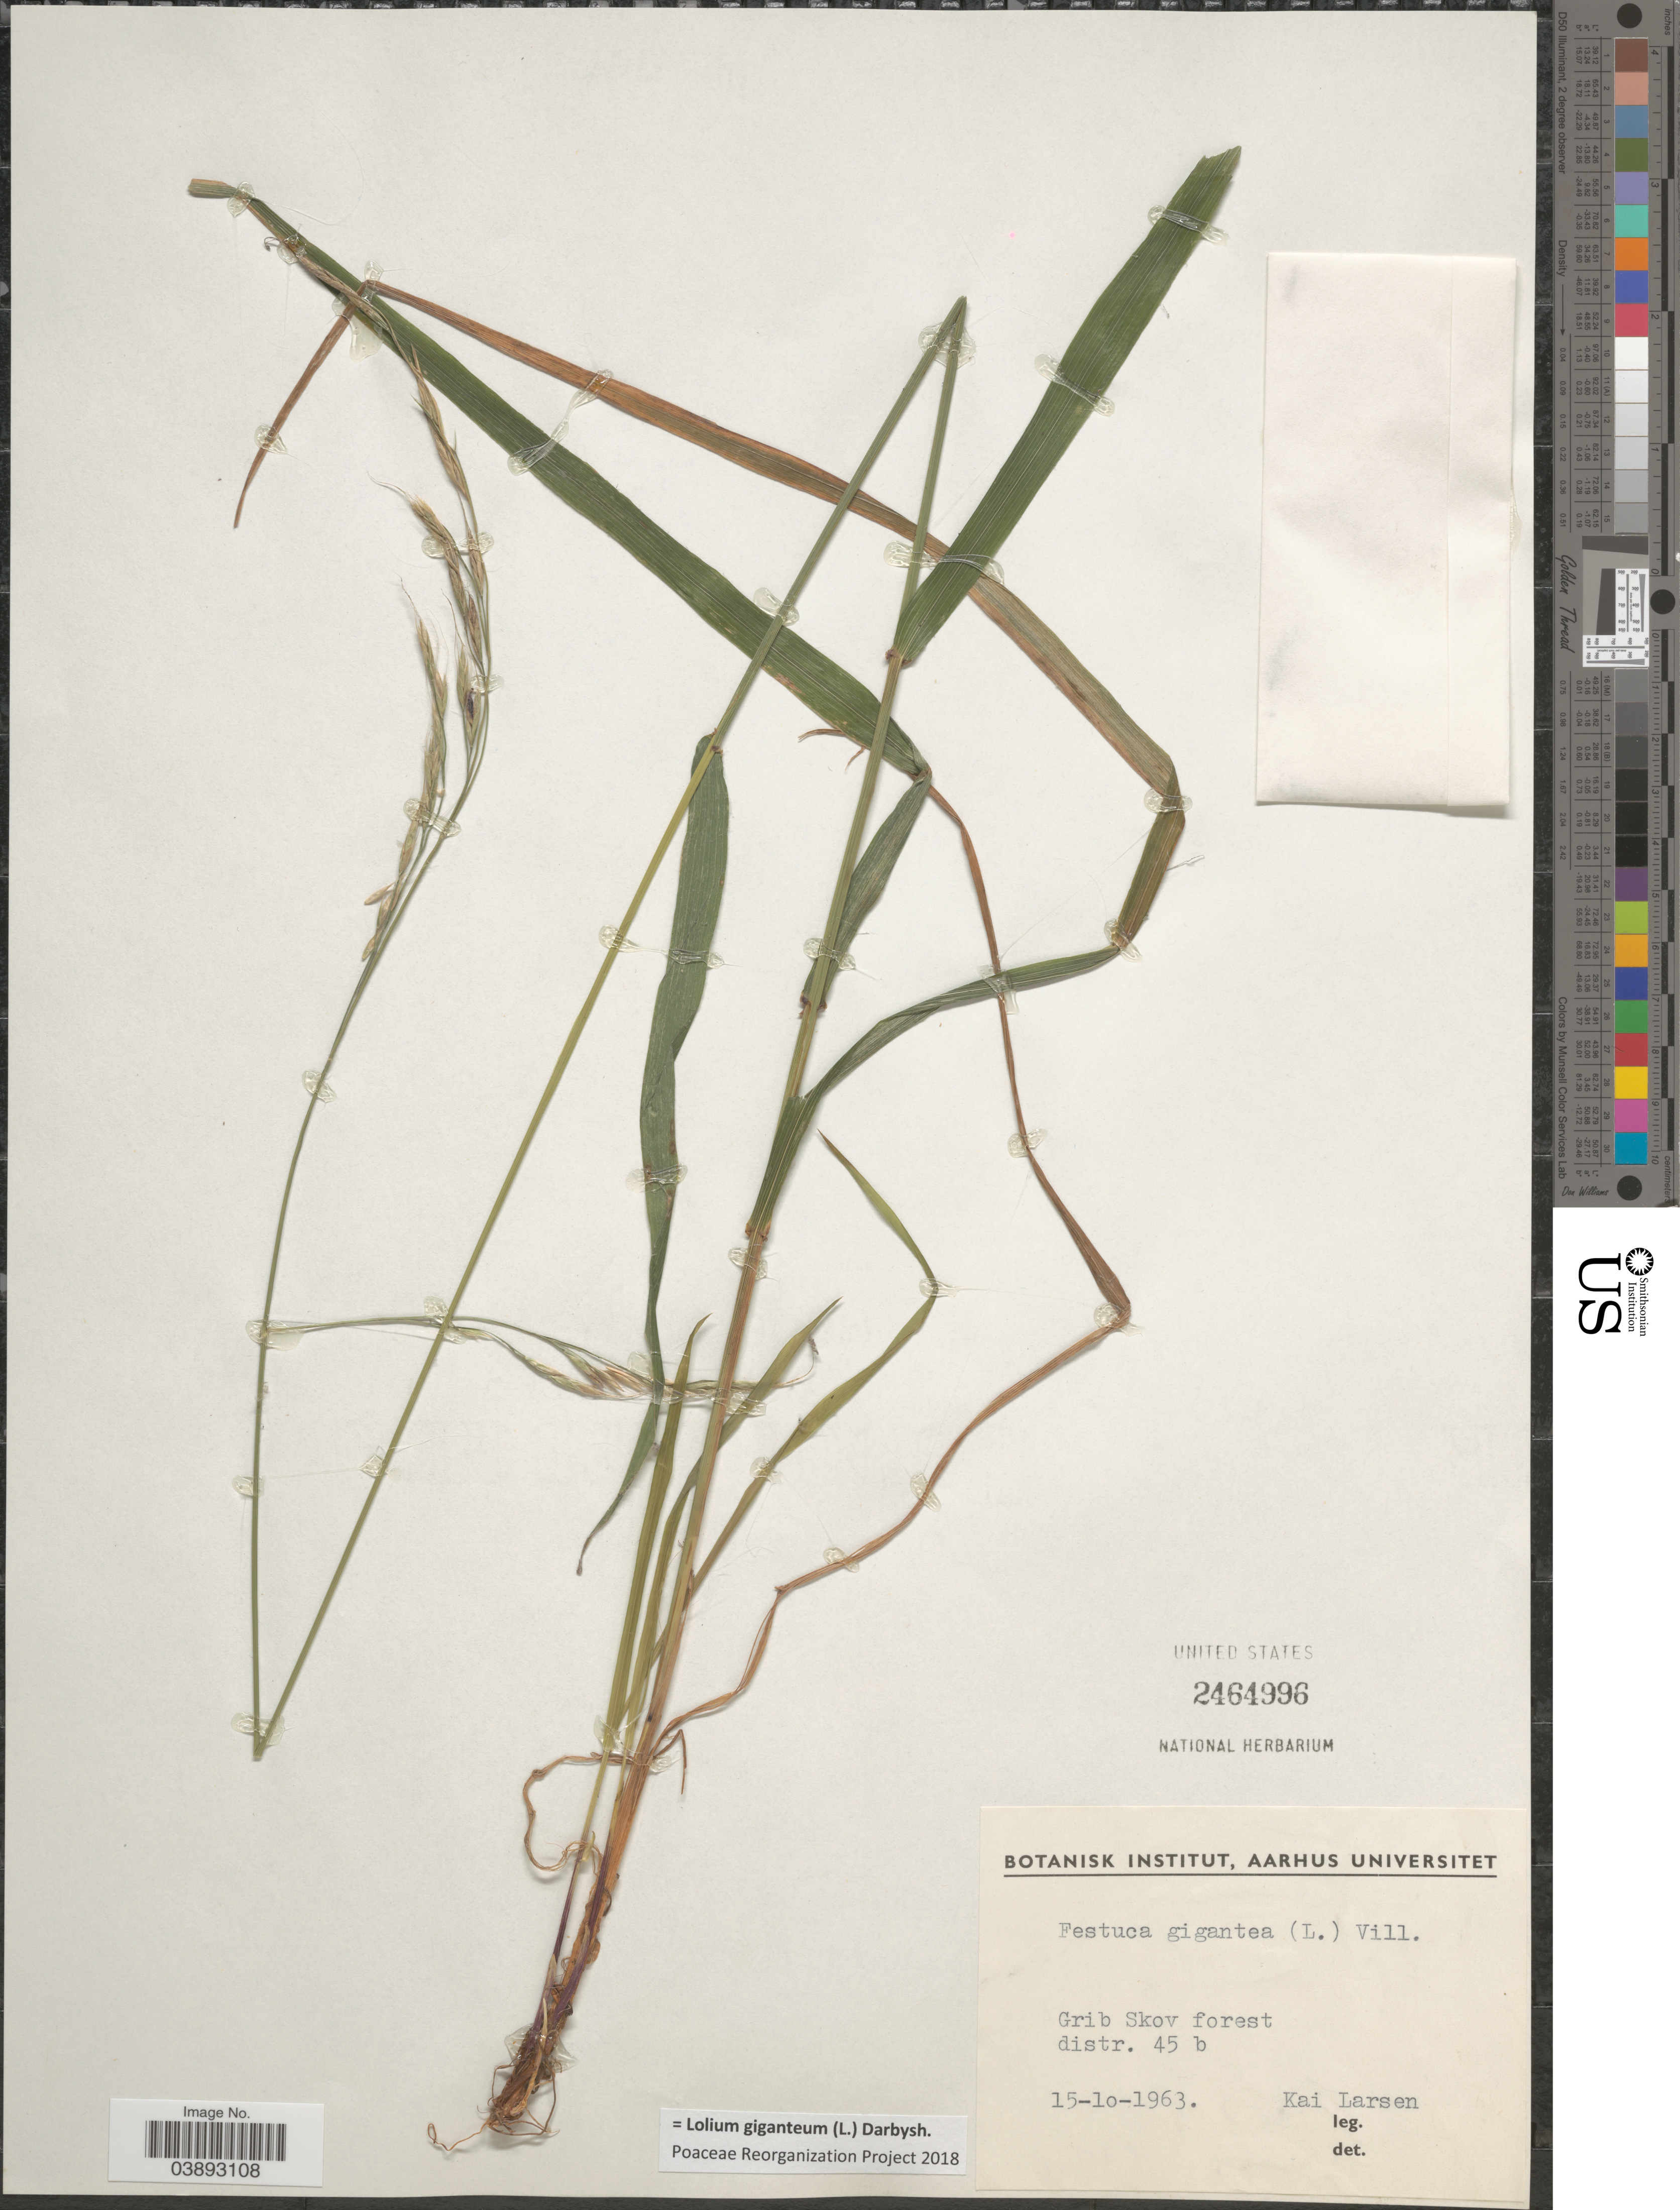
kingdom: Plantae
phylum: Tracheophyta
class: Liliopsida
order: Poales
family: Poaceae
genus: Lolium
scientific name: Lolium giganteum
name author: (L.) Darbysh.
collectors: K. Larsen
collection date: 1963-10-15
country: Denmark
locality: Grib Skov forest distr. 45 b.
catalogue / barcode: US 2464996